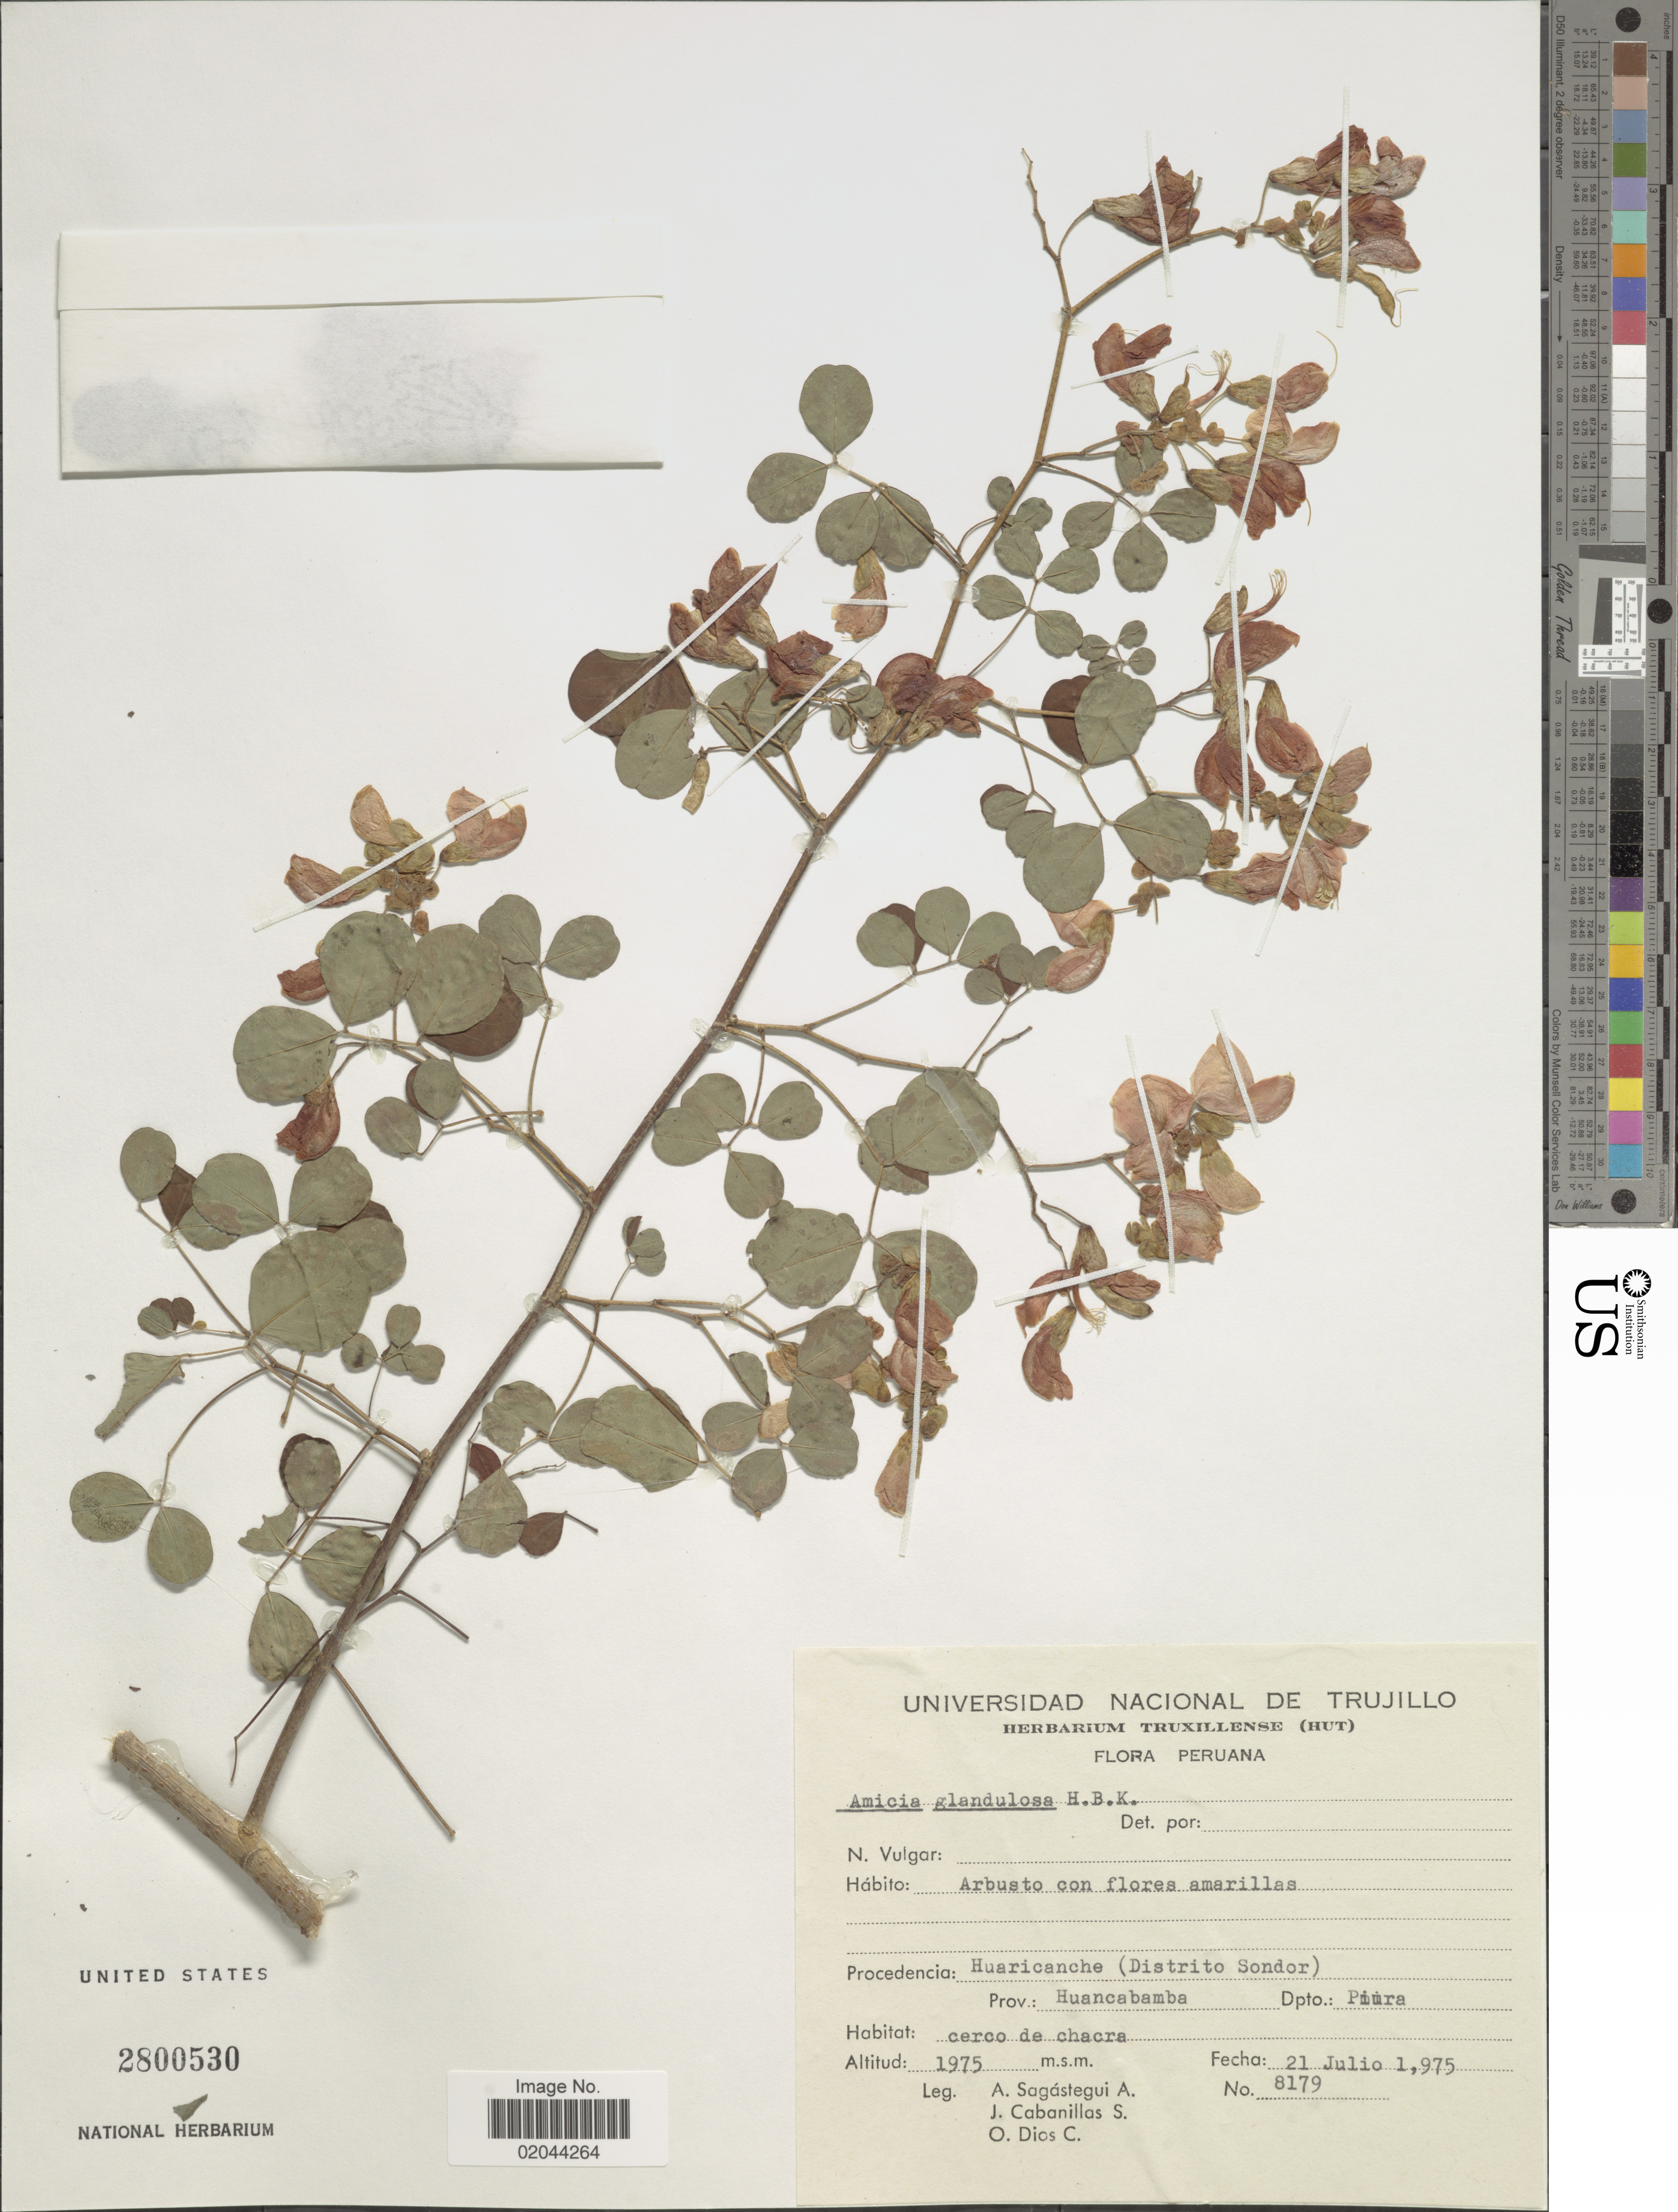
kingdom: Plantae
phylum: Tracheophyta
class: Magnoliopsida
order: Fabales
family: Fabaceae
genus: Amicia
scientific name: Amicia glandulosa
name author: Kunth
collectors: A. Sagástegui A., J. Cabanillas S. & O. Dios C.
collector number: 8179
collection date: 1975-07-21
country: Peru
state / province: Piura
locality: Huaricanche (Distrito Sondor), Prov. Huancabamba, Dpto Piura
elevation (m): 1975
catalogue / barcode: US 2800530